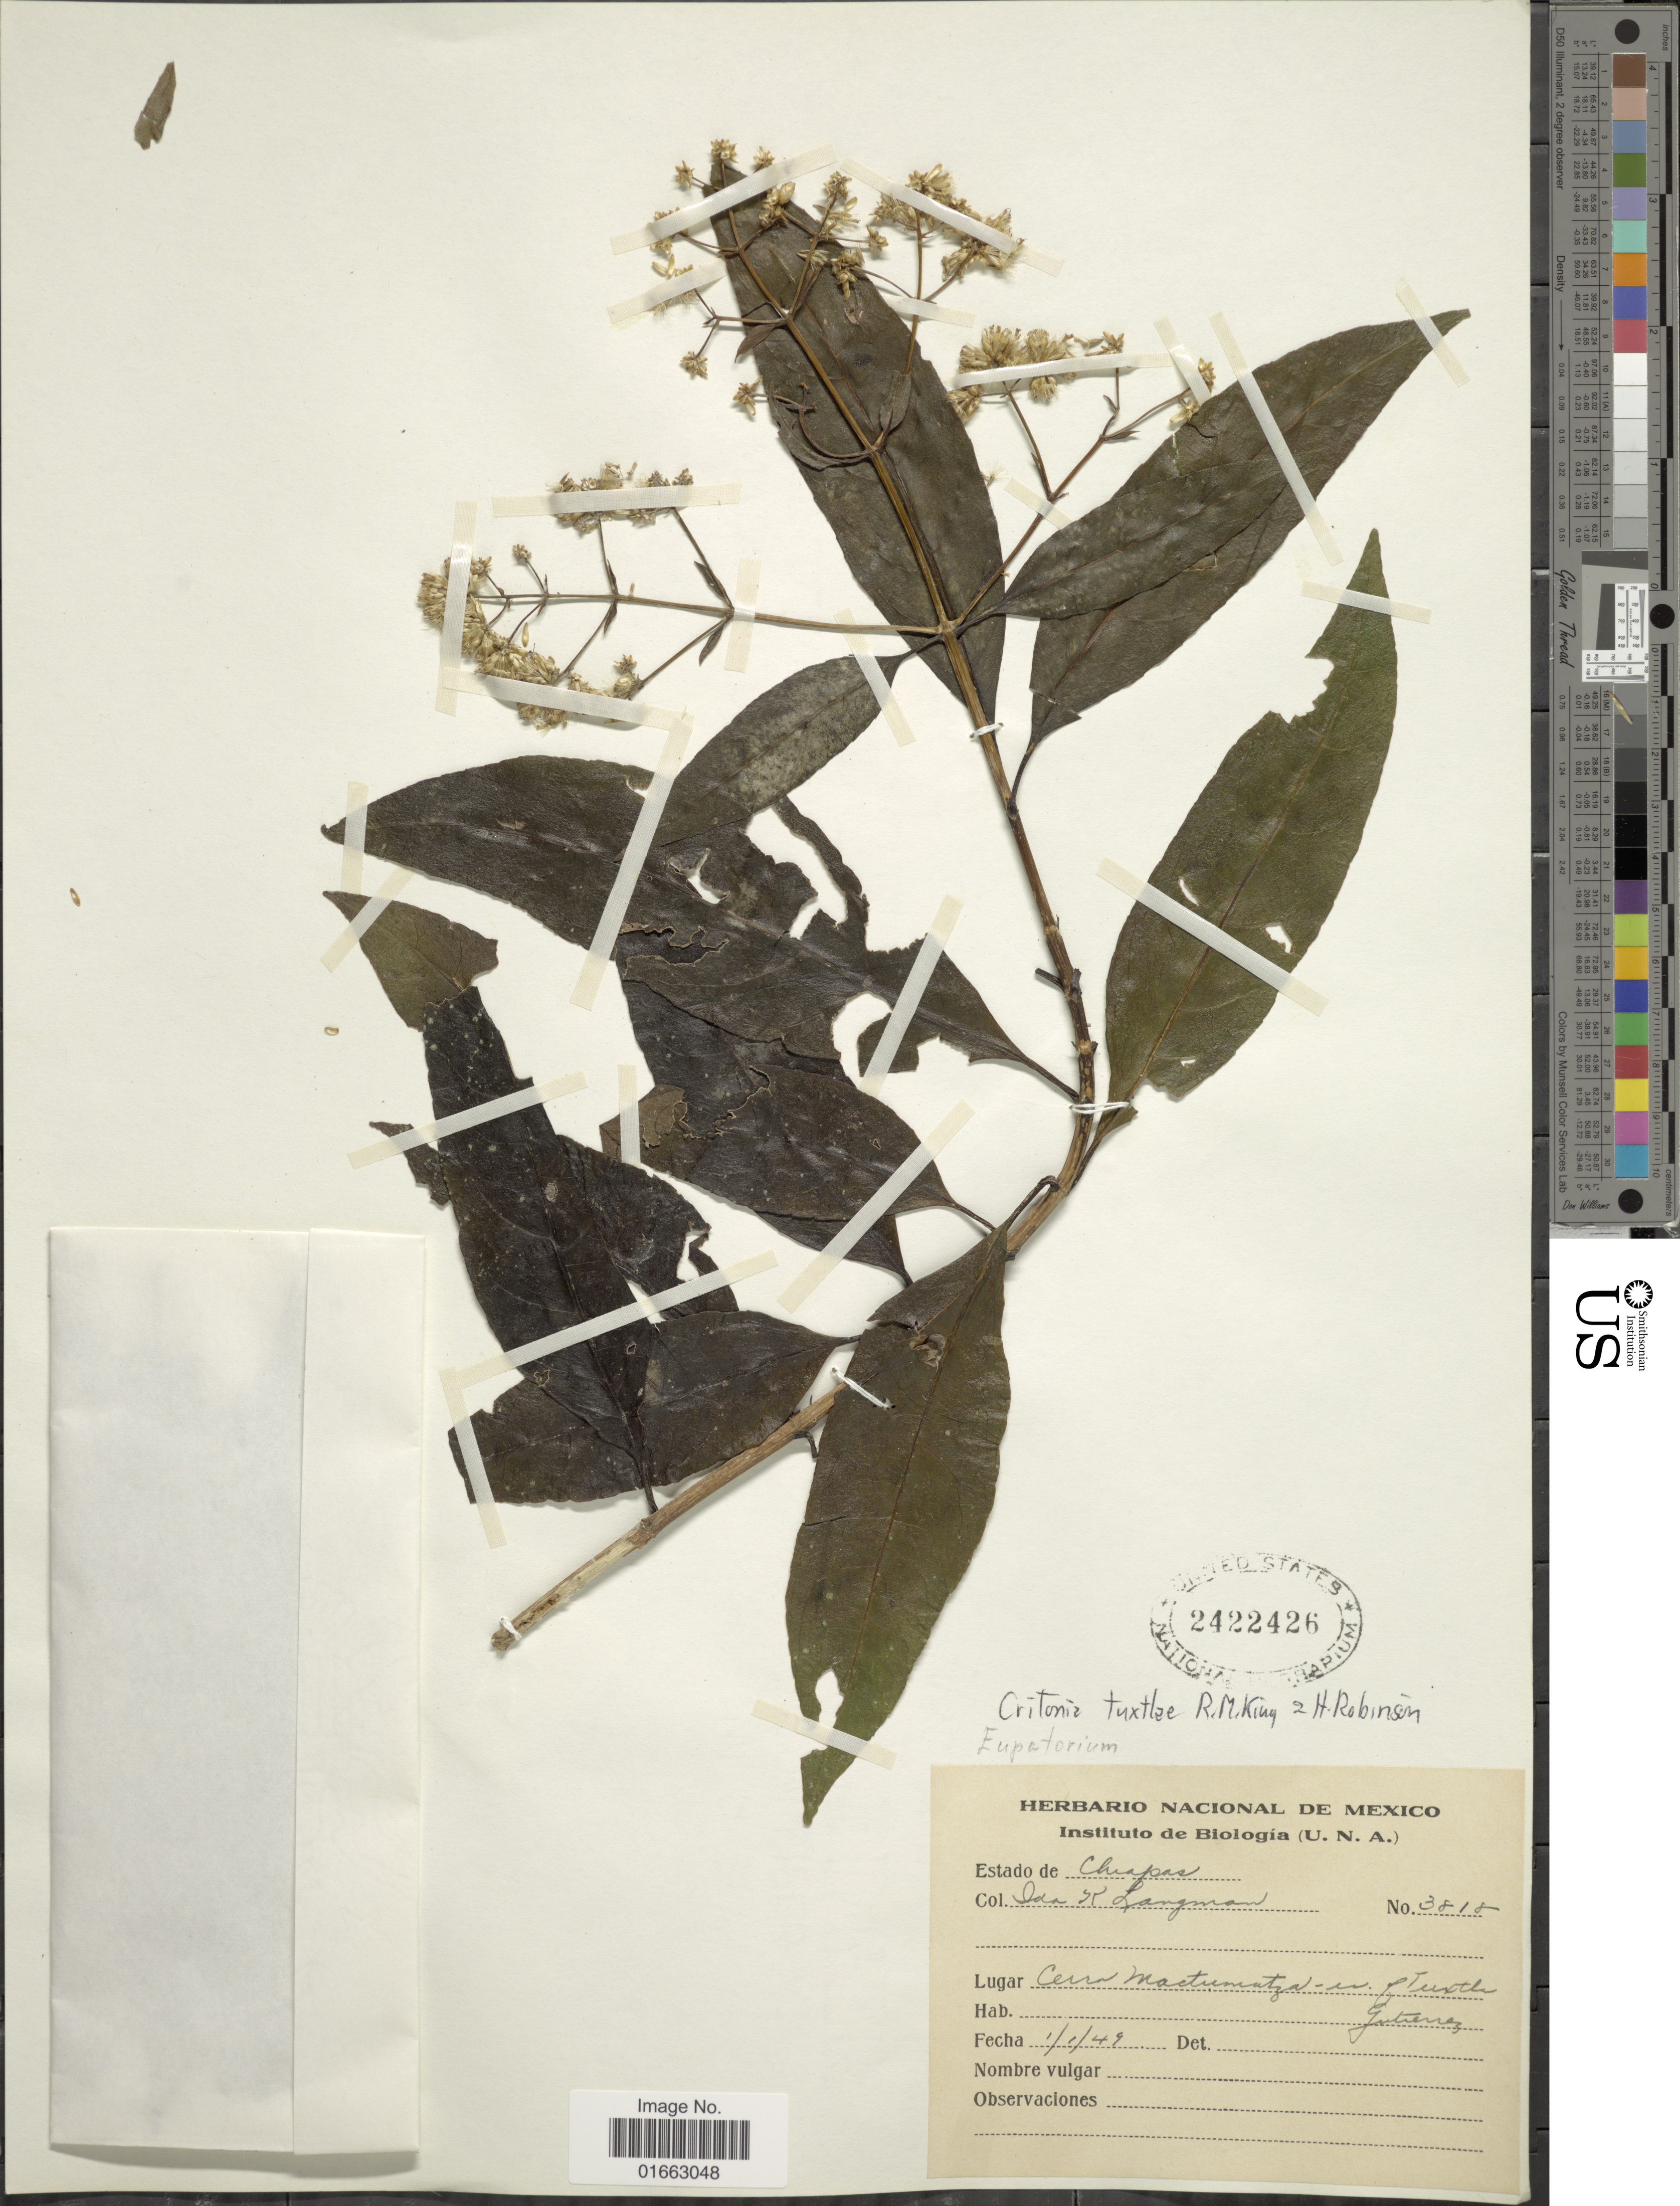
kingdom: Plantae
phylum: Tracheophyta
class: Magnoliopsida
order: Asterales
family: Asteraceae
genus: Critonia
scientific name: Critonia tuxtlae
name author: R.M. King & H. Rob.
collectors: I. K. Langman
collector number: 3818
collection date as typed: Transcribed d/m/y: 1/1/49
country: Mexico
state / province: Chiapas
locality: Cerro Mactumatza - w. of Tuxtla Gutiérrez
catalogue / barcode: US 2422426